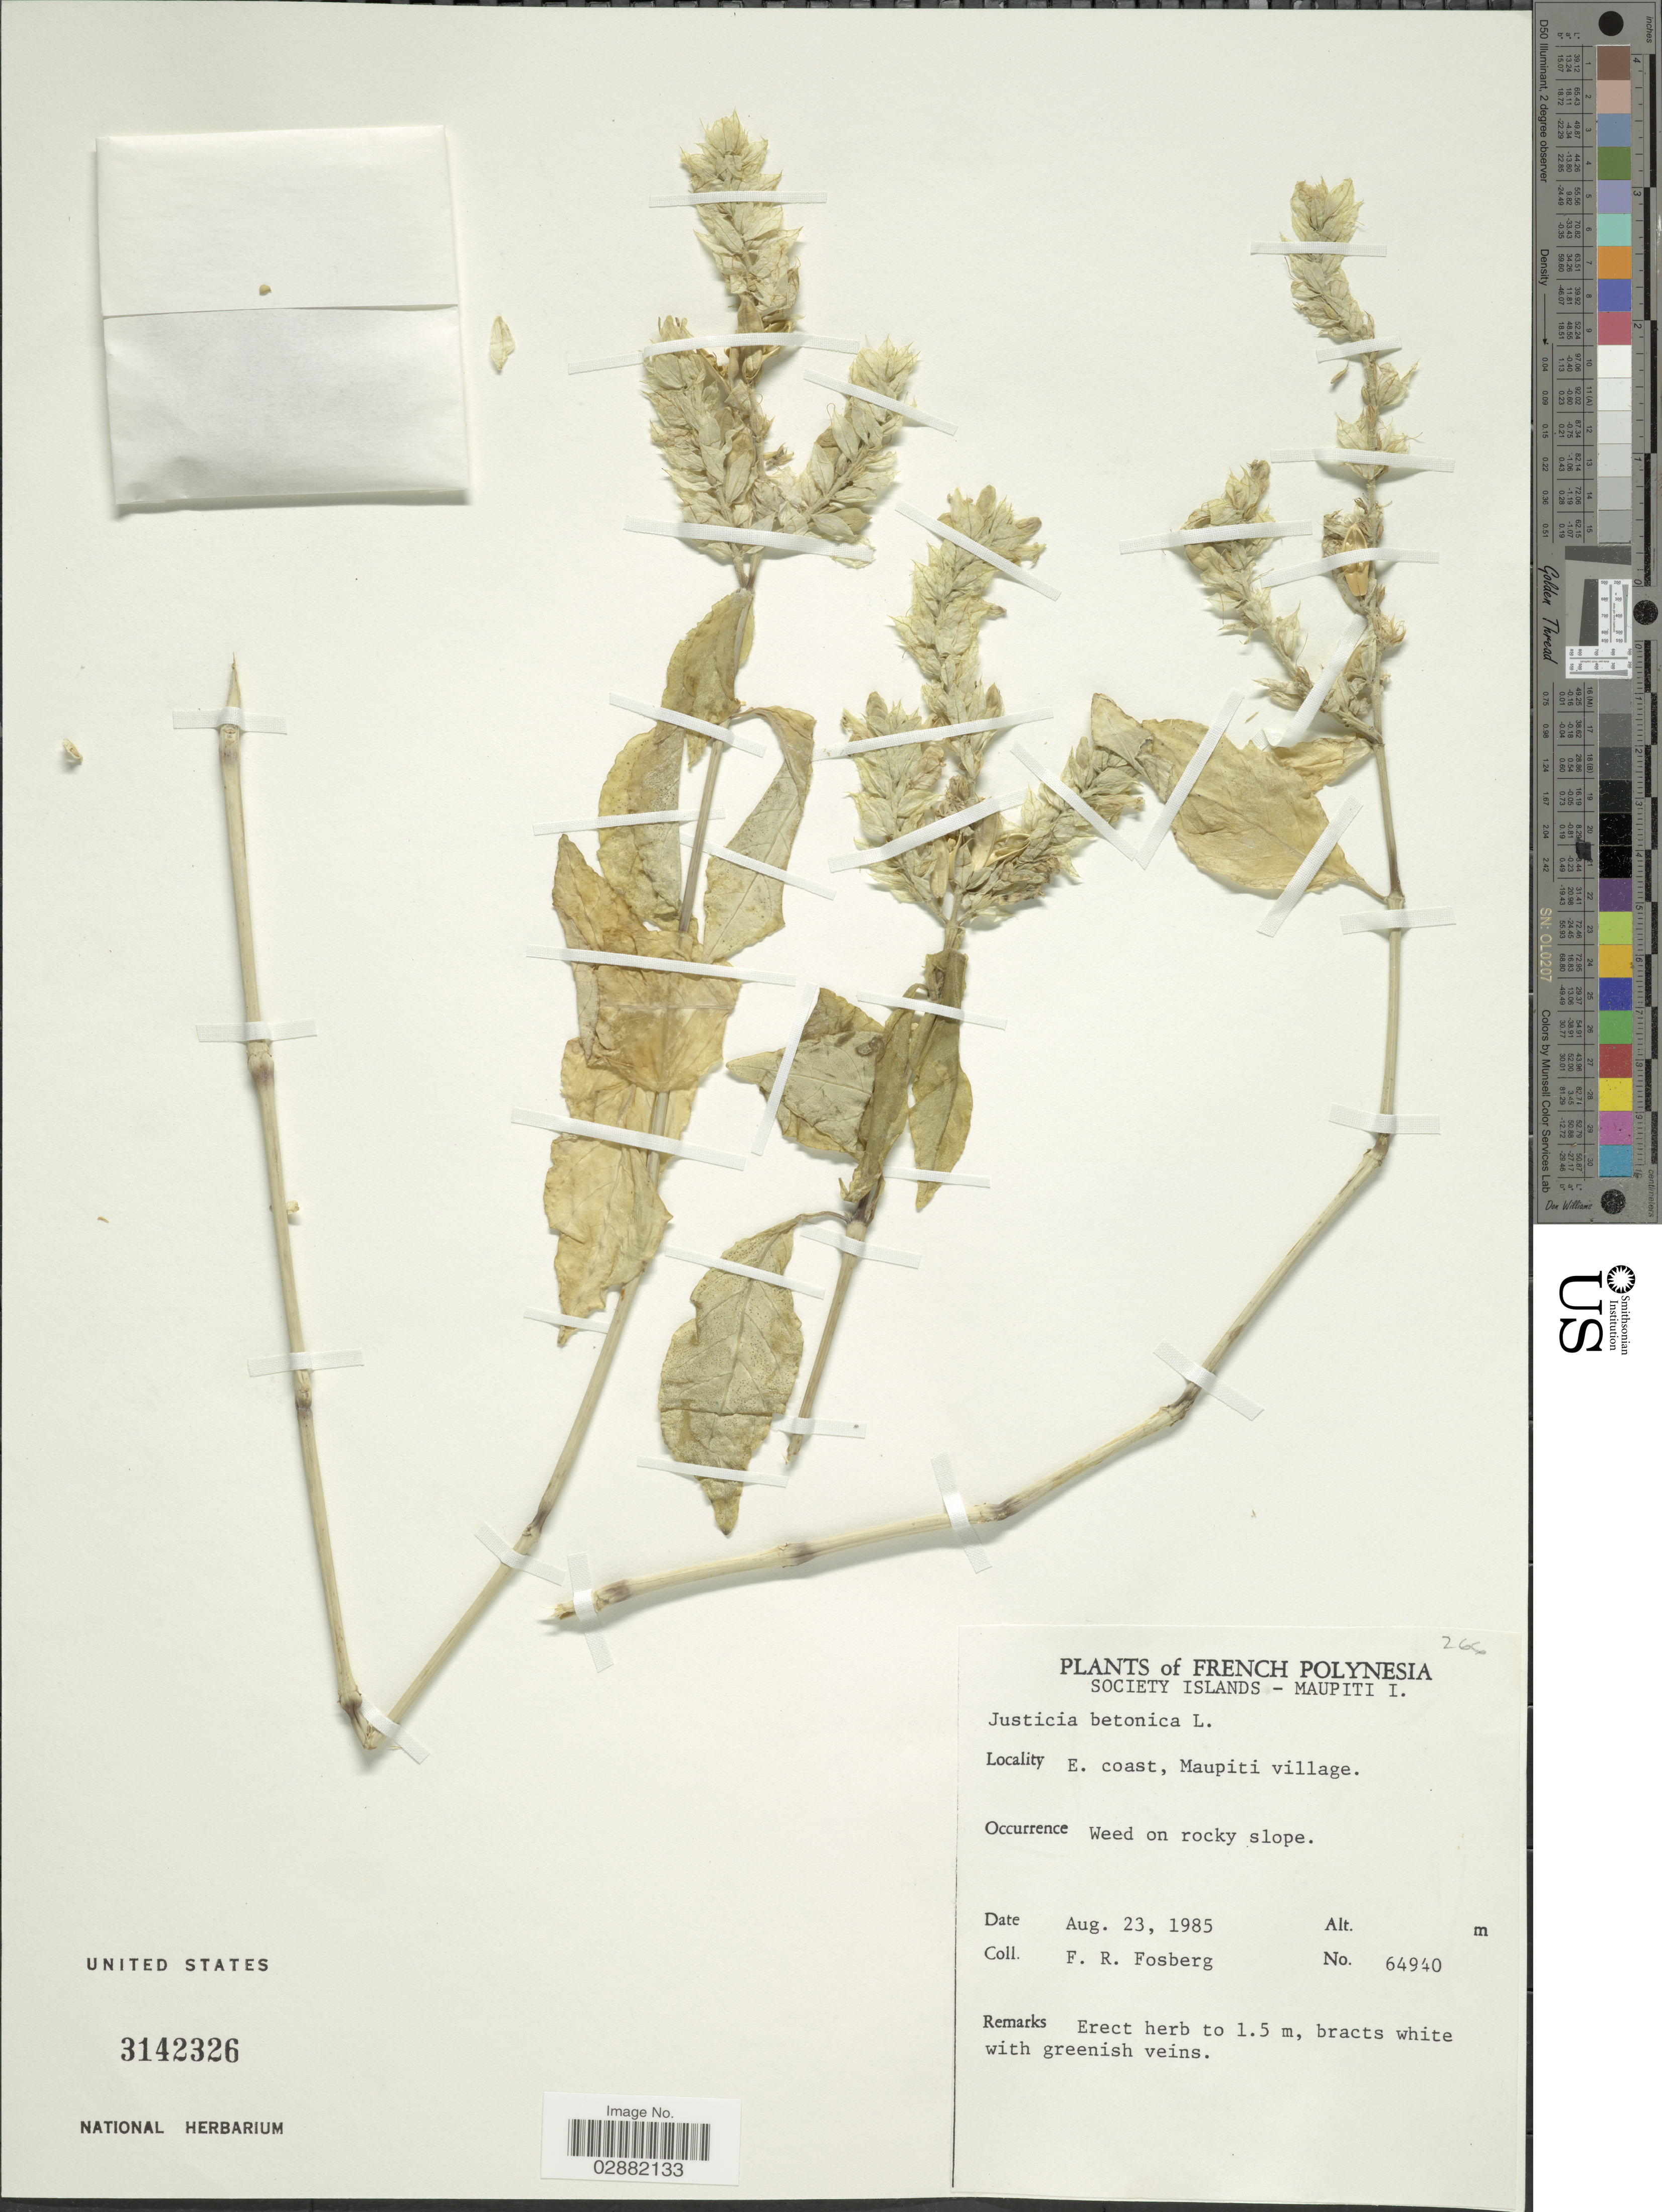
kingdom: Plantae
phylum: Tracheophyta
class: Magnoliopsida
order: Lamiales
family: Acanthaceae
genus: Justicia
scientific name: Justicia betonica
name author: L.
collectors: F. R. Fosberg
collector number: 64940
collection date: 1985-08-23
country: French Polynesia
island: Maupiti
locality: Society Islands-Maupiti I., E. coast, Maupiti village.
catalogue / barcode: US 3142326